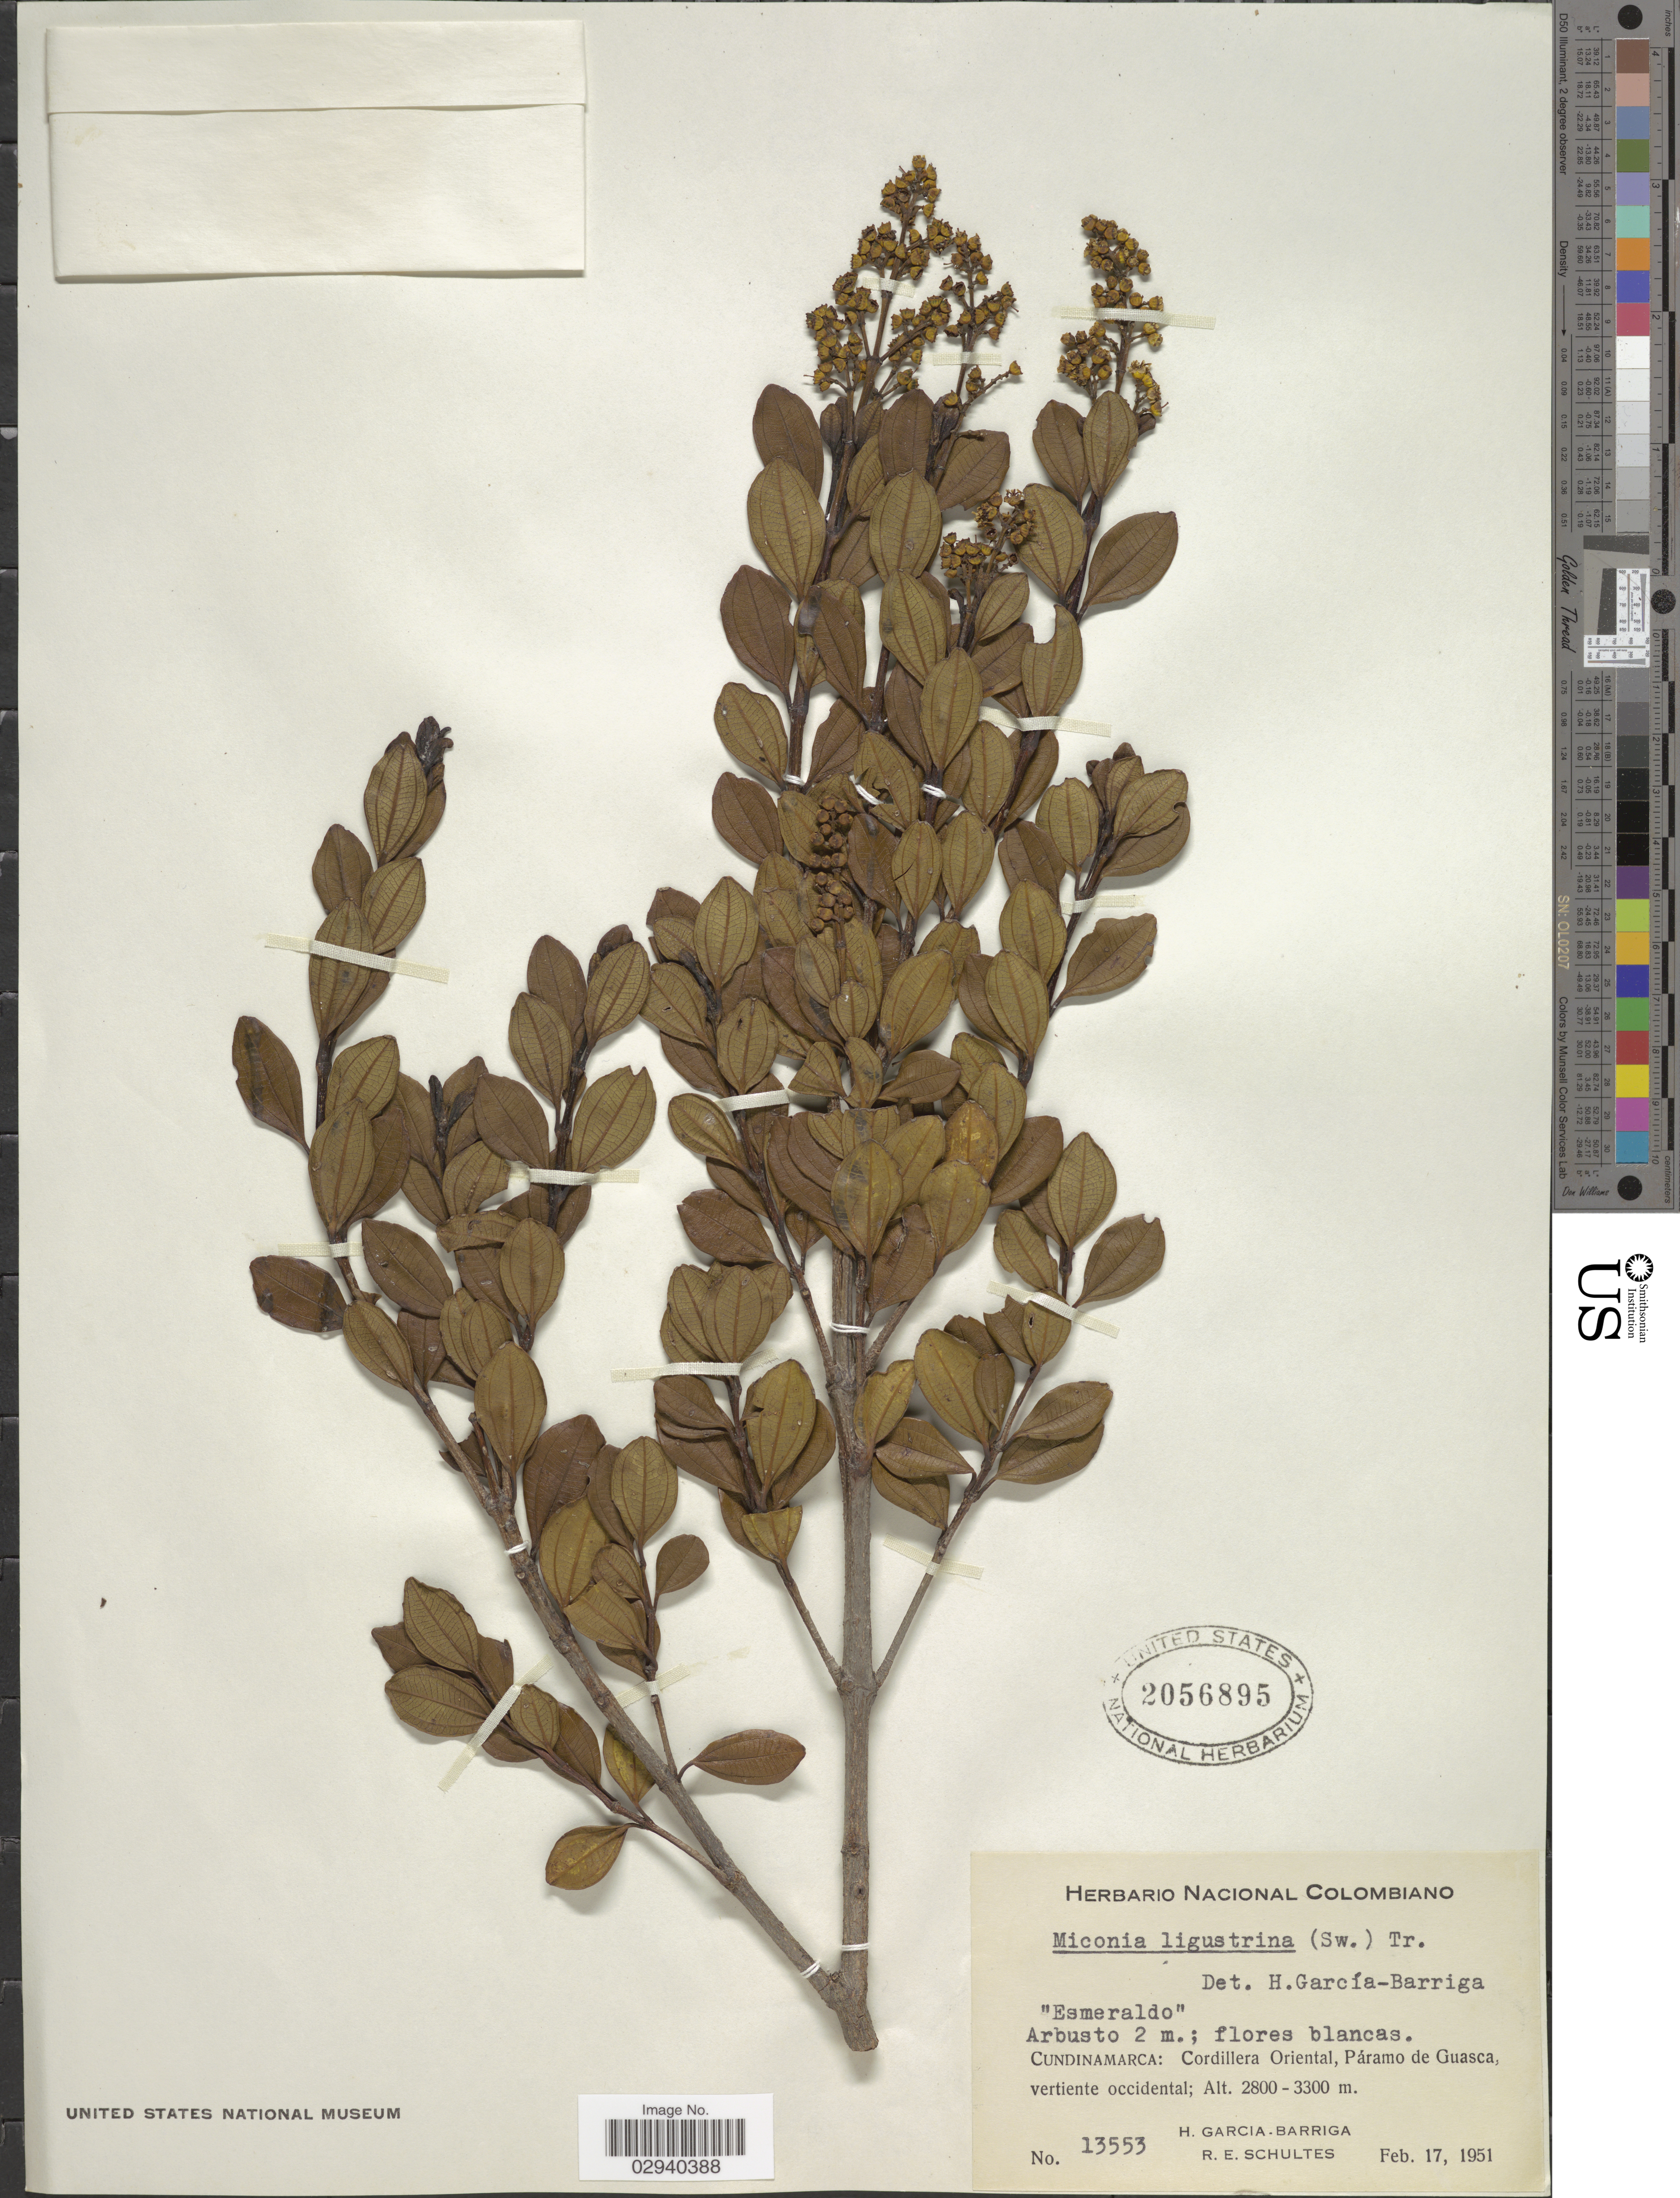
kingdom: Plantae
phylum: Tracheophyta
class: Magnoliopsida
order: Myrtales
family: Melastomataceae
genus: Miconia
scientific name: Miconia ligustrina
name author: (Sw.) Triana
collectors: H. García Barriga & R. E. Schultes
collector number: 13553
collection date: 1951-02-17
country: Colombia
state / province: Cundinamarca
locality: Cordillera Oriental, Páramo de Guasca, vertiente occidental.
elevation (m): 2800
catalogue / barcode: US 2056895